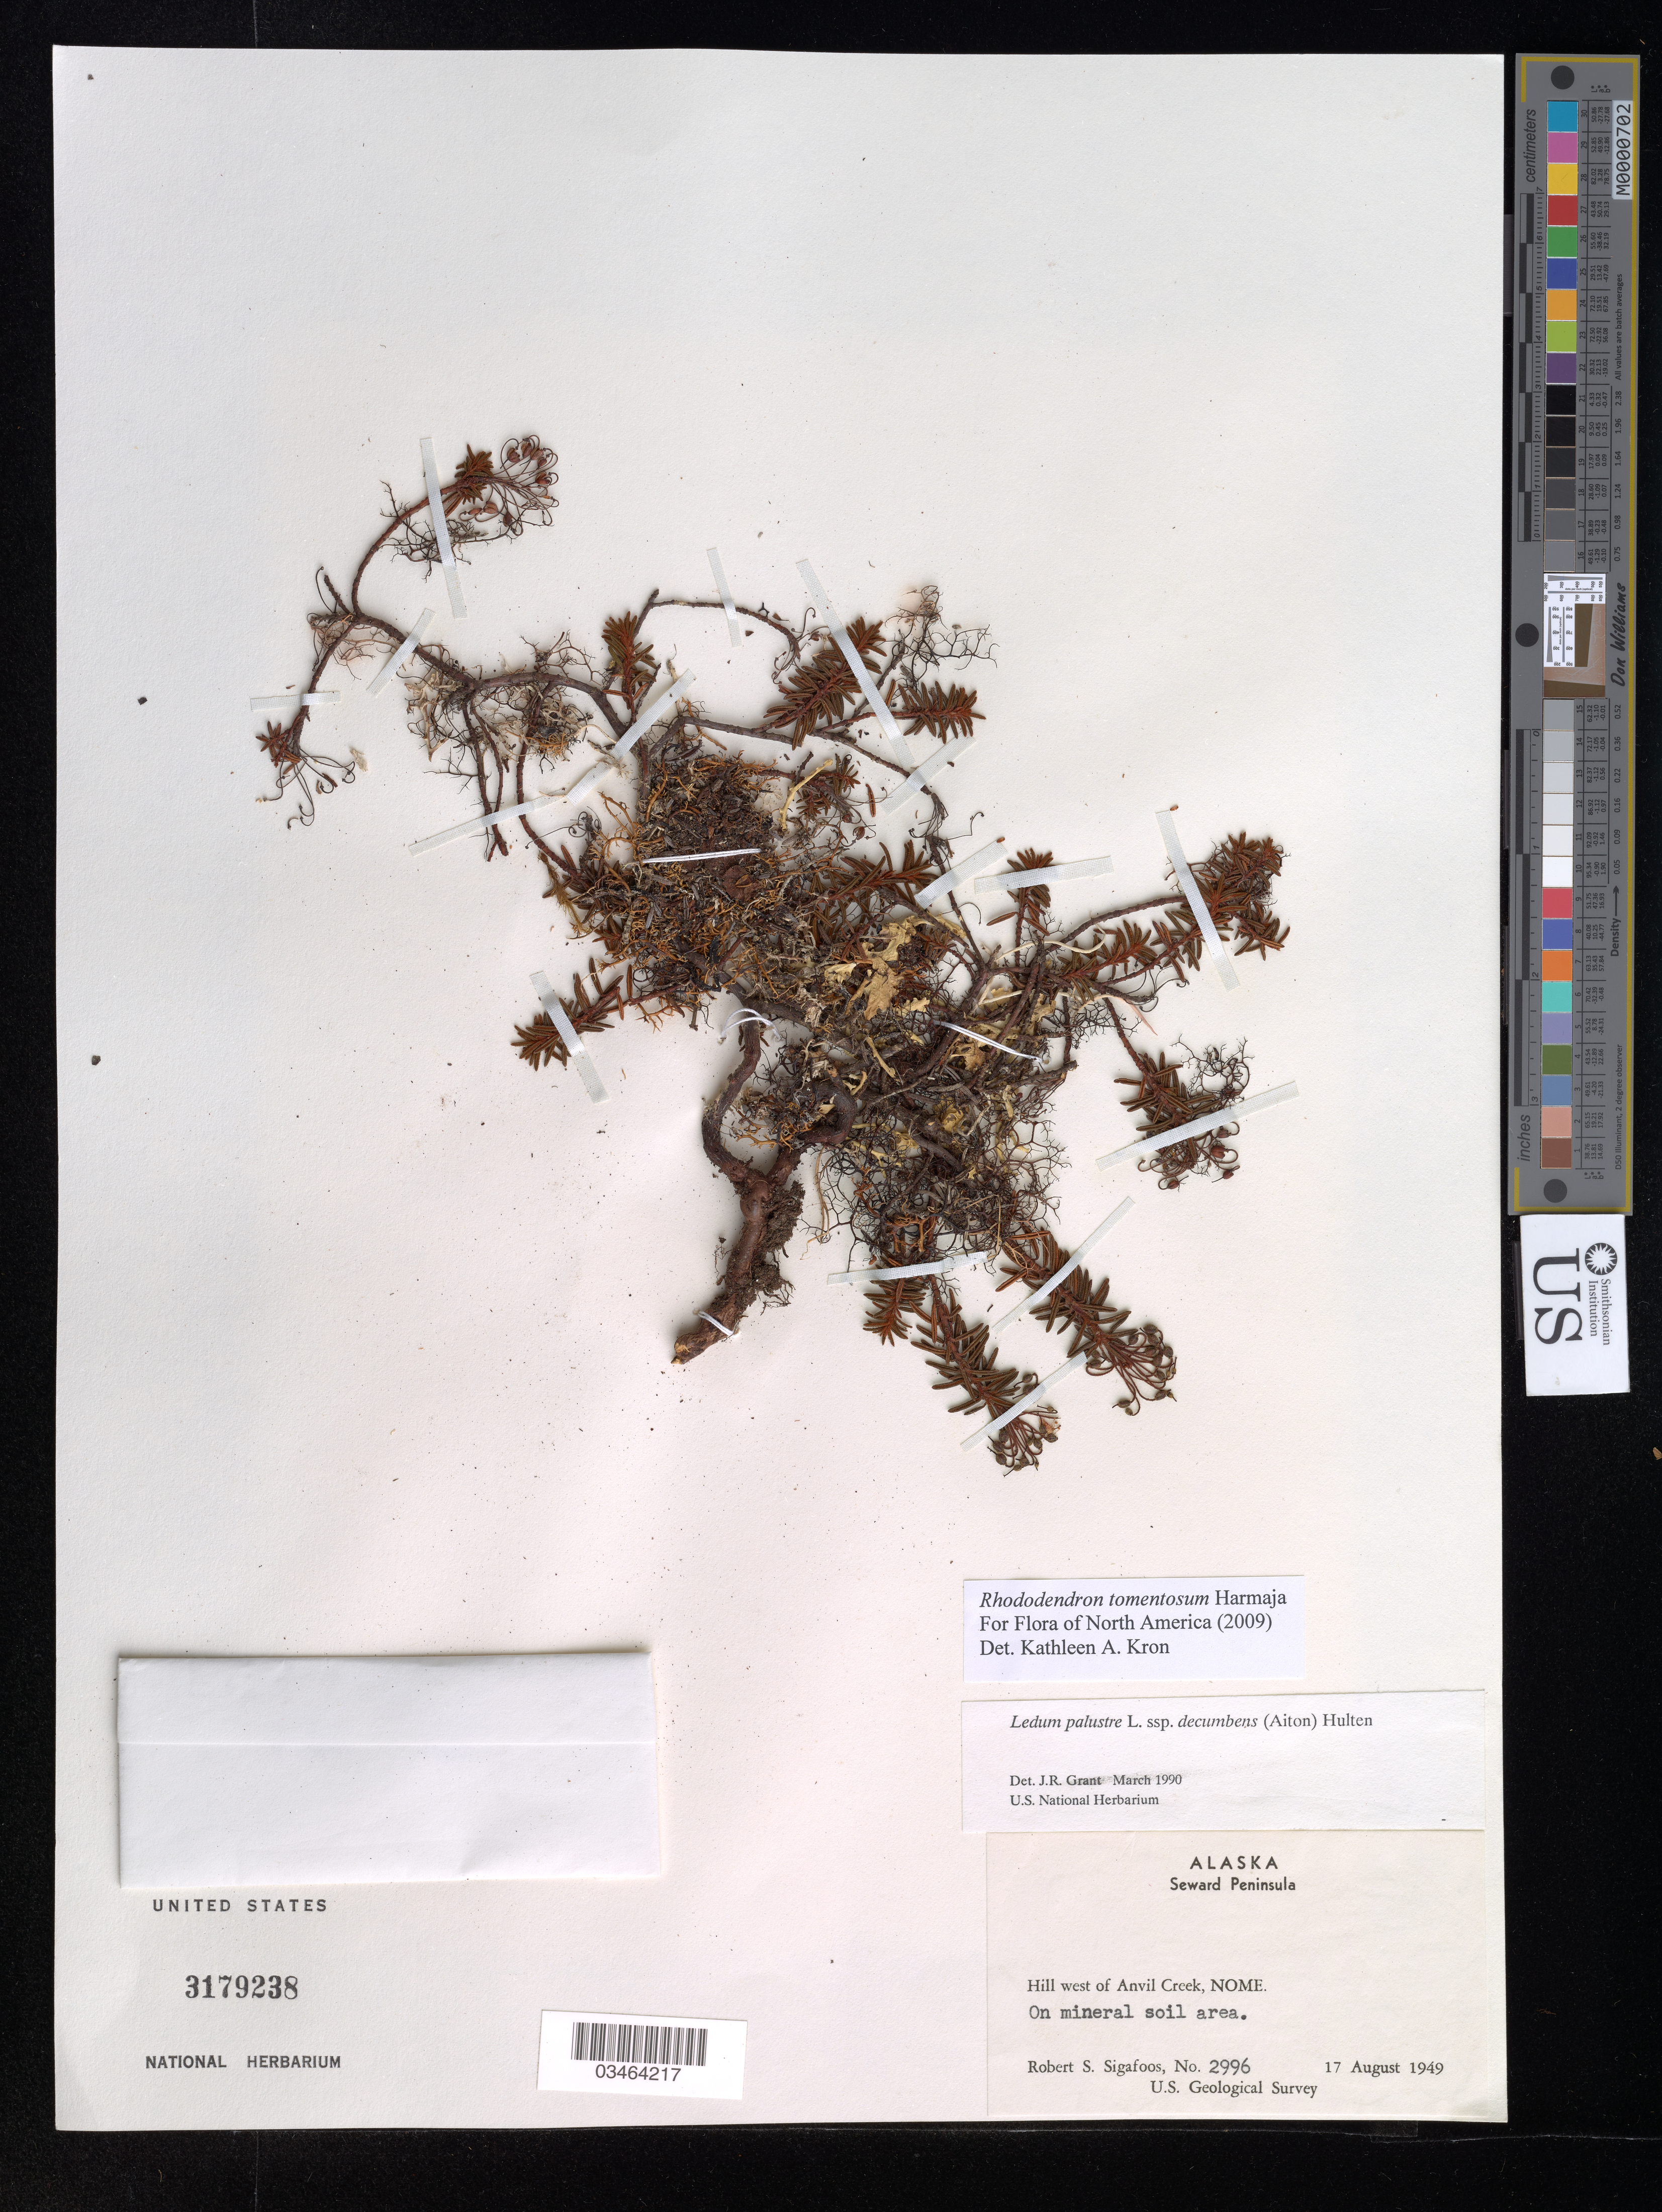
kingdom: Plantae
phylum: Tracheophyta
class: Magnoliopsida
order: Ericales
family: Ericaceae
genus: Rhododendron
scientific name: Rhododendron tomentosum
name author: Harmaja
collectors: R. Sigafoos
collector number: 2996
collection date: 1949-08-17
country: United States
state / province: Alaska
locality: Seward Peninsula. Hill west of Anvil Creek, NOME. U.S. Geological Survey.?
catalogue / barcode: US 3179238